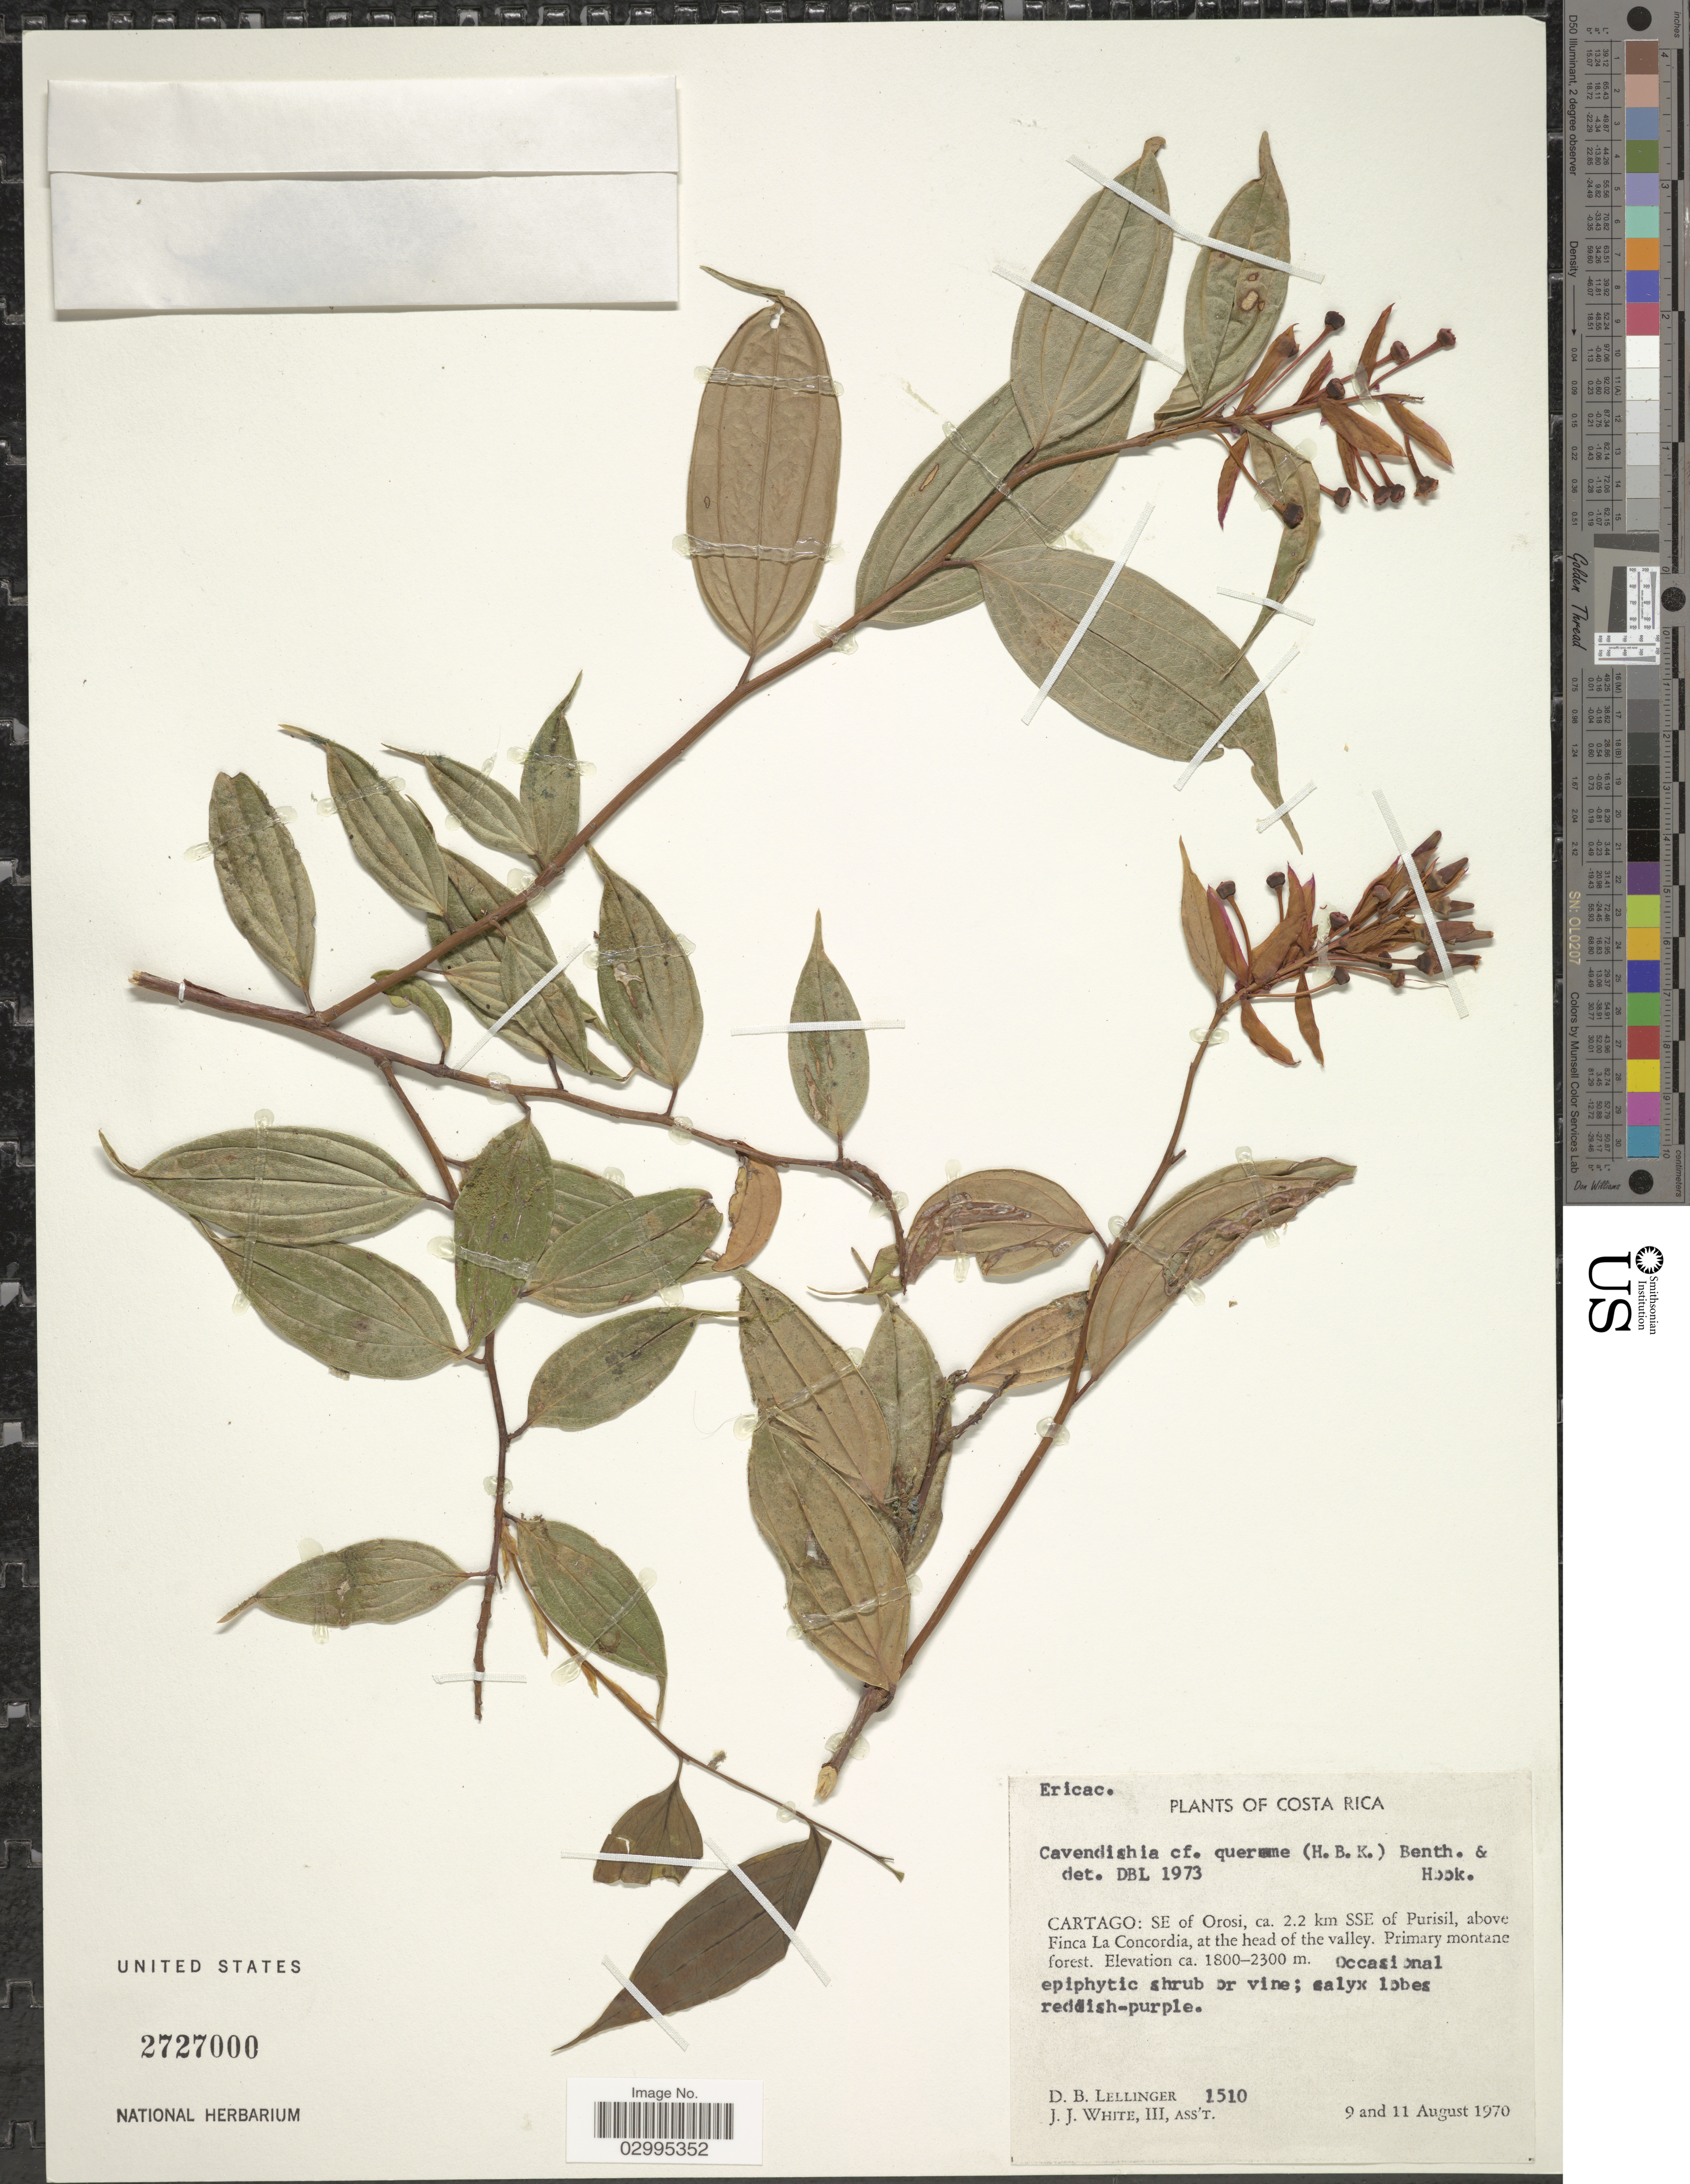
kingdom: Plantae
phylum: Tracheophyta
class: Magnoliopsida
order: Ericales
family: Ericaceae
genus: Cavendishia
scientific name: Cavendishia quereme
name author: (Kunth) Benth. & Hook. f.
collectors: D. B. Lellinger & J. J. White III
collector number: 1510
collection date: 1970-08-09/1970-08-11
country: Costa Rica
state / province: Cartago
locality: SE of Orosi, ca. 2.2 km SSE of Purisil, above Finca La Concordia, at the head of the valley.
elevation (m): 1800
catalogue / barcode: US 2727000